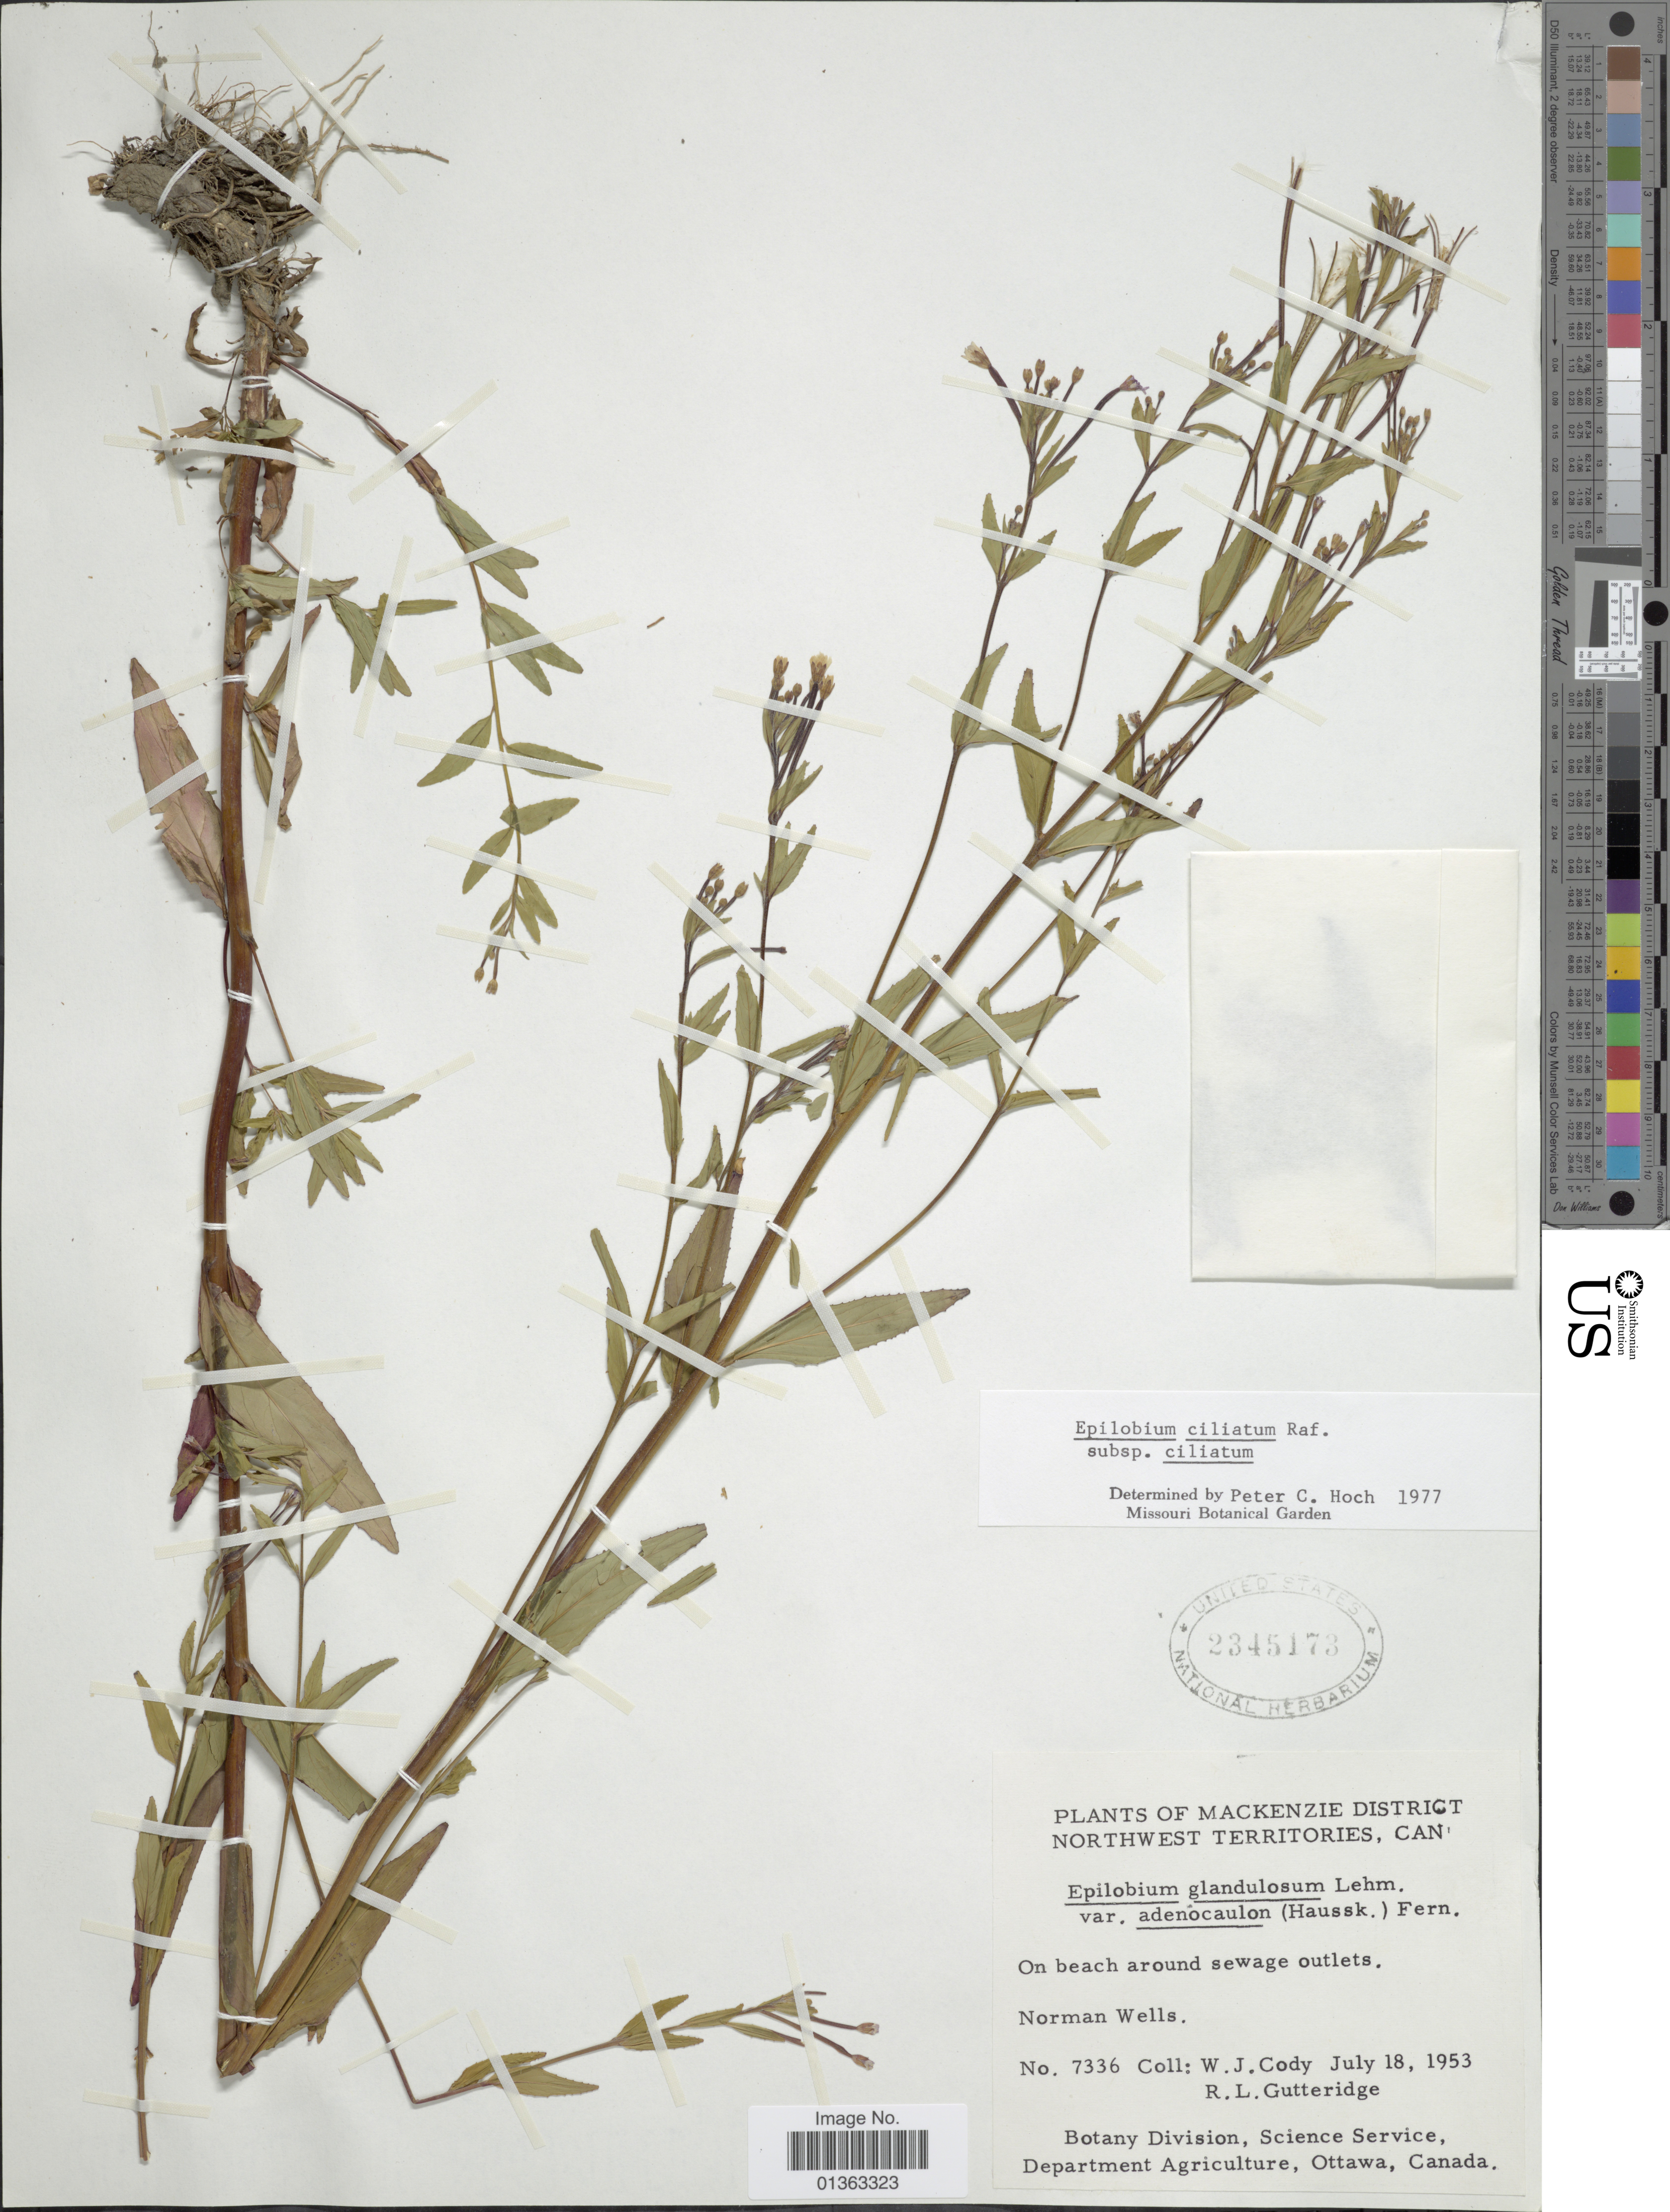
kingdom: Plantae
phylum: Tracheophyta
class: Magnoliopsida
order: Myrtales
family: Onagraceae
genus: Epilobium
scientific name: Epilobium ciliatum subsp. ciliatum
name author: Raf.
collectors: W. Cody & R. Gutteridge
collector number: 7336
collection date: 1953-07-18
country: Canada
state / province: Northwest Territories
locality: Mackenzie District. Norman Wells.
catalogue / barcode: US 2345173